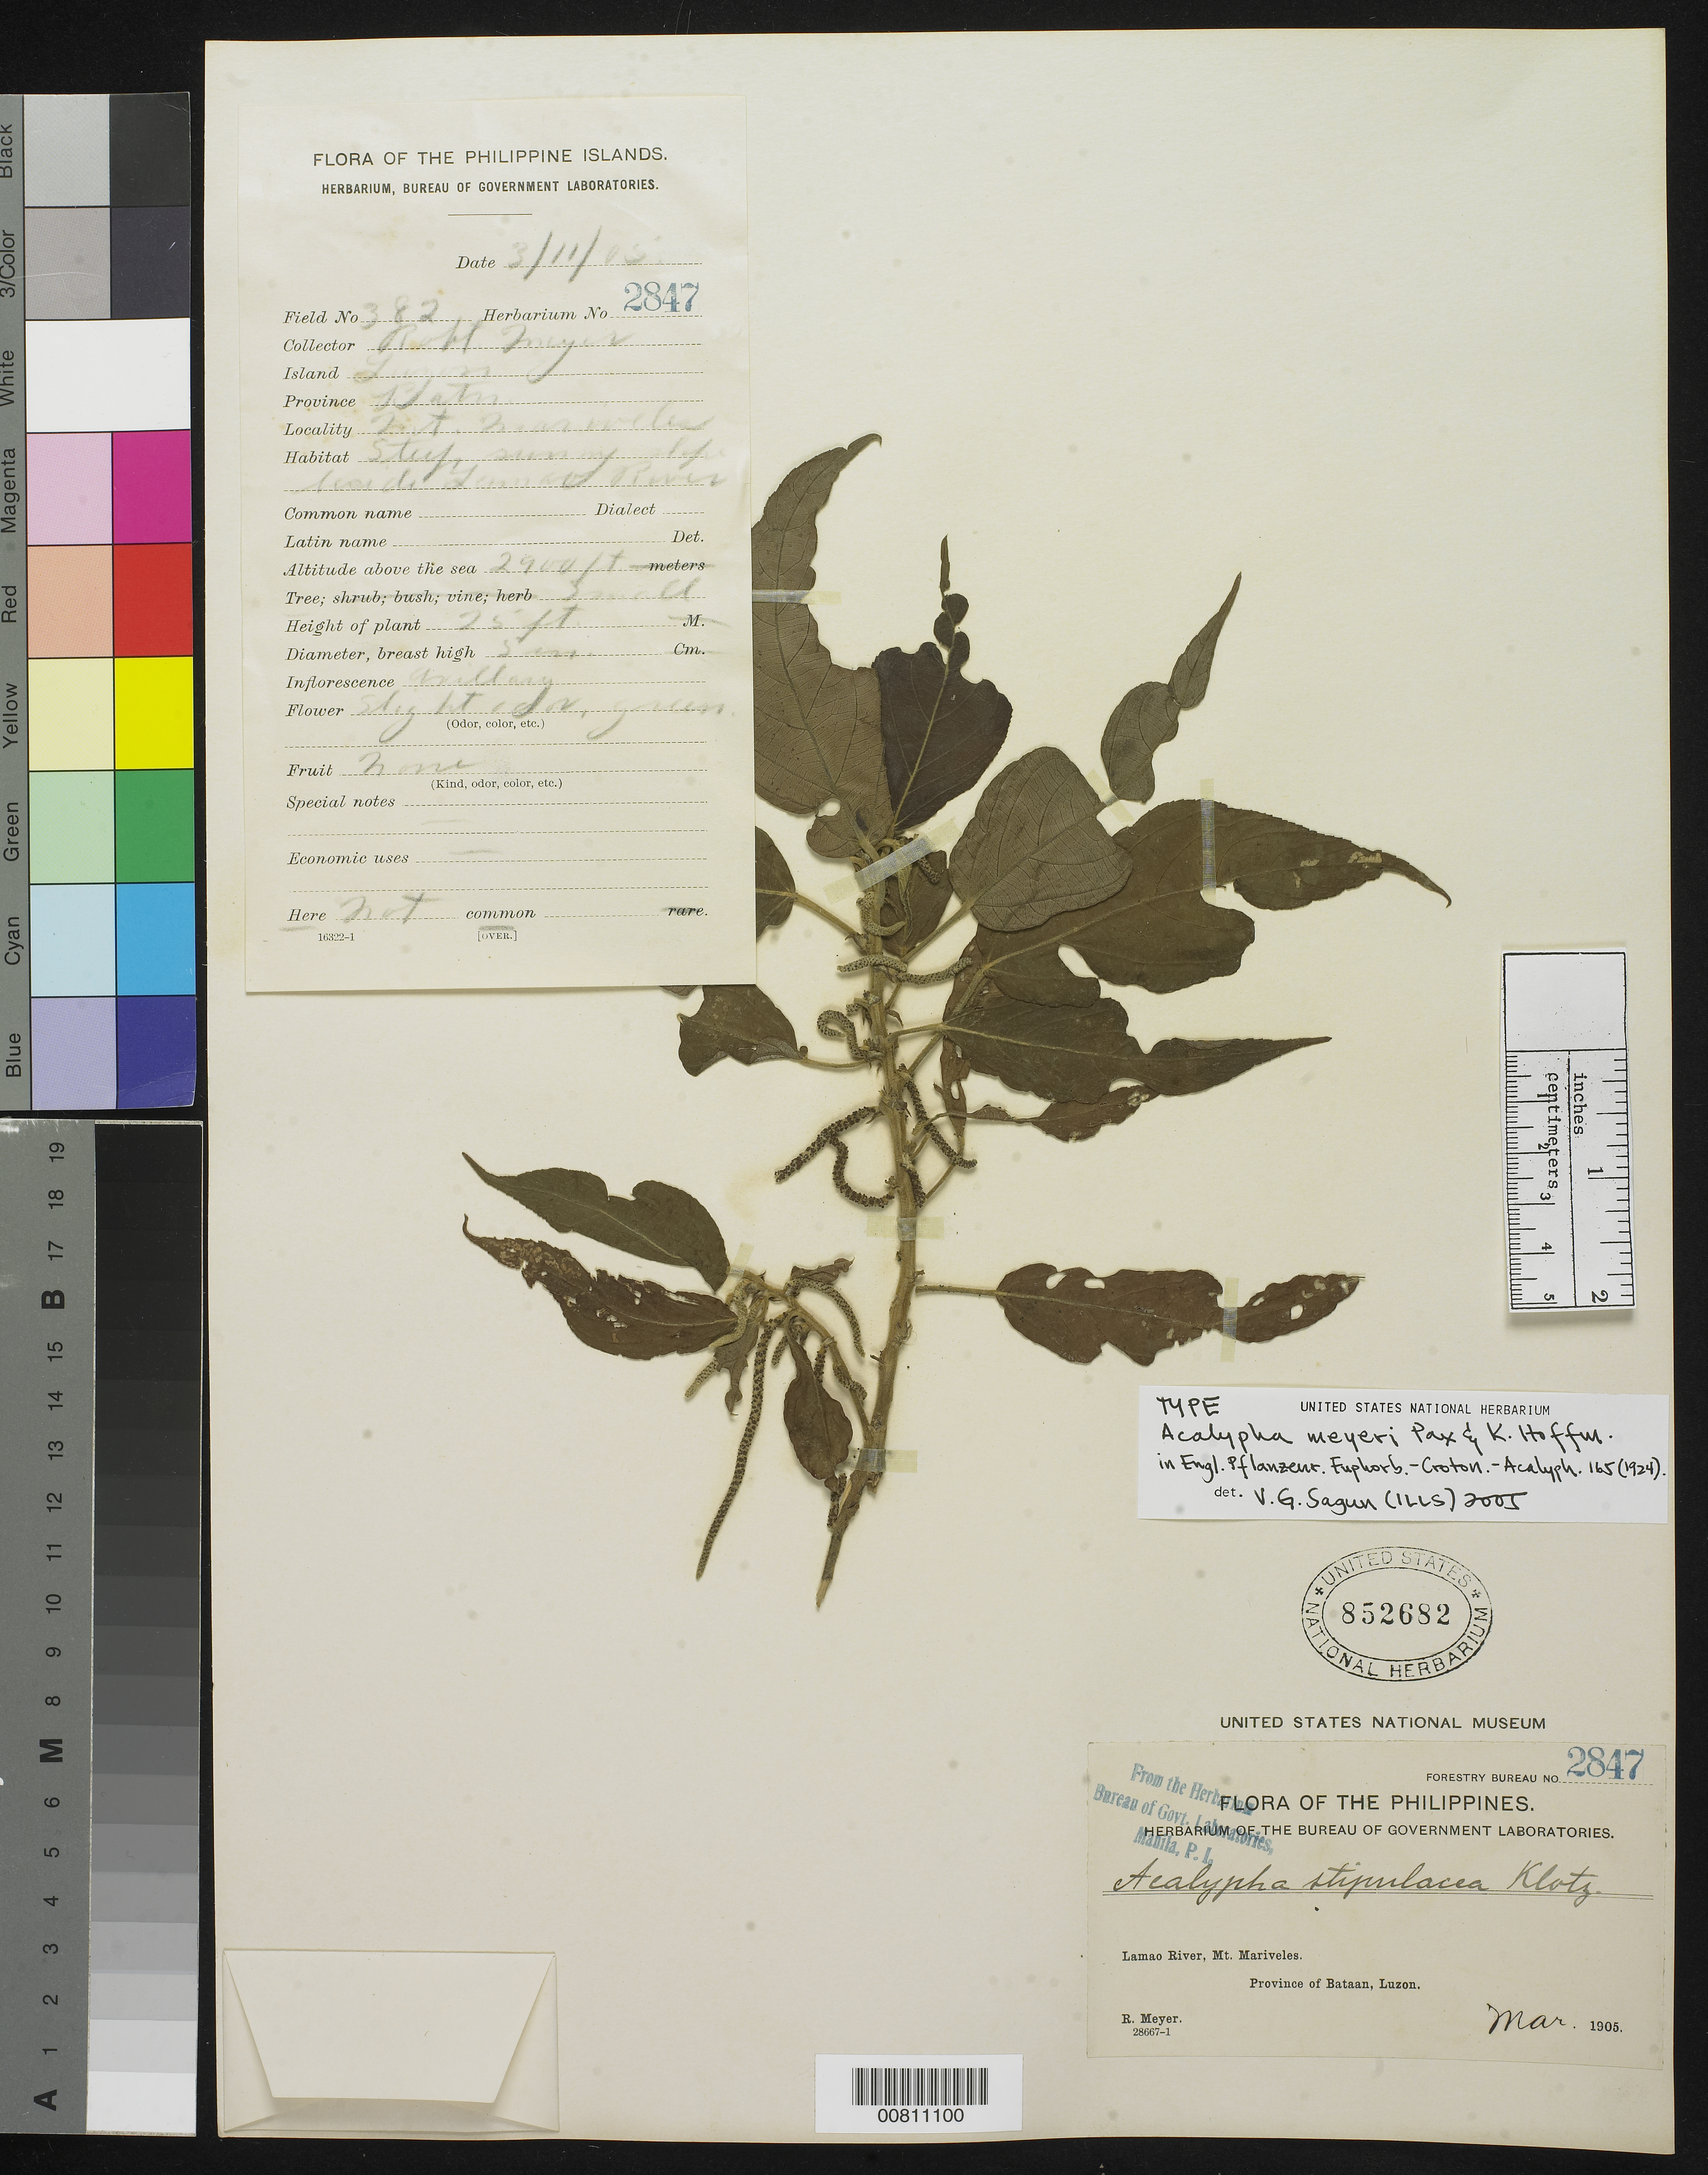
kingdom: Plantae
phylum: Tracheophyta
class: Magnoliopsida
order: Malpighiales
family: Euphorbiaceae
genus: Acalypha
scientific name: Acalypha meyeri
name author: Pax & K. Hoffm. in Engl.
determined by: Sagun, V. G., (ILLS)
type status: Isosyntype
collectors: R. Meyer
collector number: For. Bur. 2847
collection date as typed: Mar 1905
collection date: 1905-03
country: Philippines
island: Luzon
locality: Lamao River, Mt. Mariveles, Province of Bataan, Luzon.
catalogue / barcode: US 852682